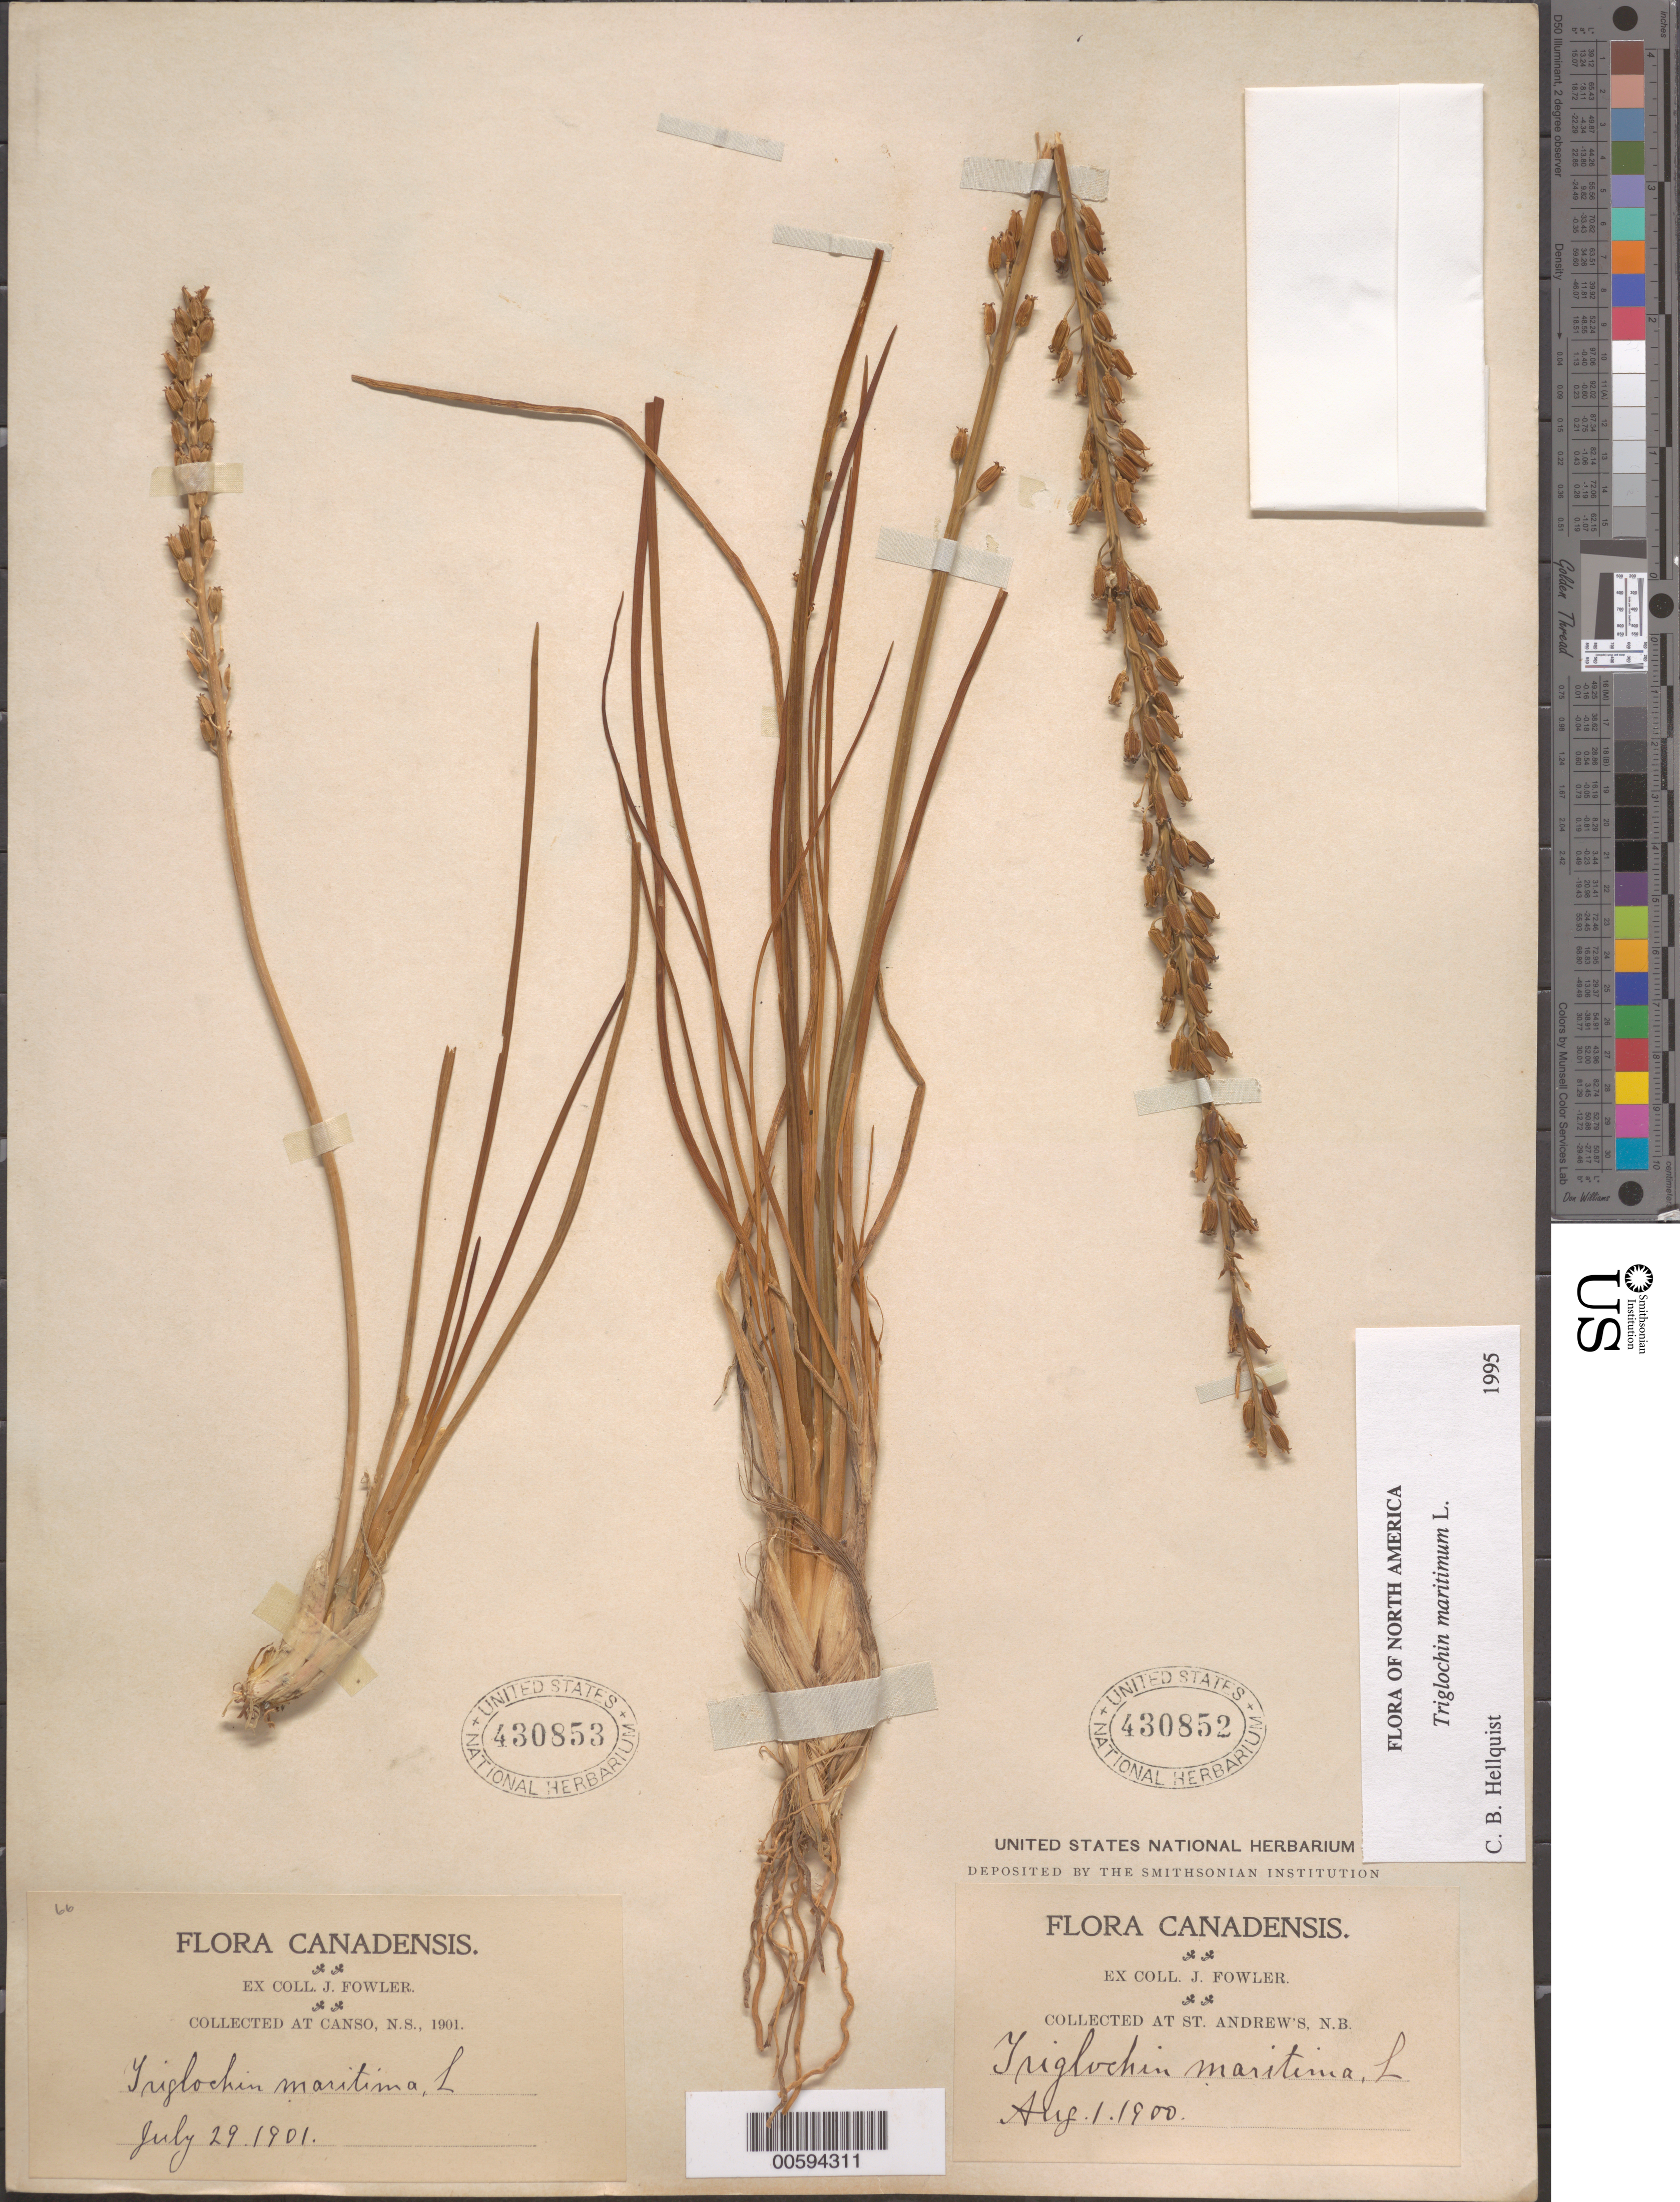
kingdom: Plantae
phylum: Tracheophyta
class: Liliopsida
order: Alismatales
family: Juncaginaceae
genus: Triglochin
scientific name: Triglochin maritima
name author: L.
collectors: J. P. Fowler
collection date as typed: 01 Aug 1900 to 29 Jul 1901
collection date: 1900-08-01/1901-07-29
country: Canada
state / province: New Brunswick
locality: St. Andrews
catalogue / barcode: US 430852